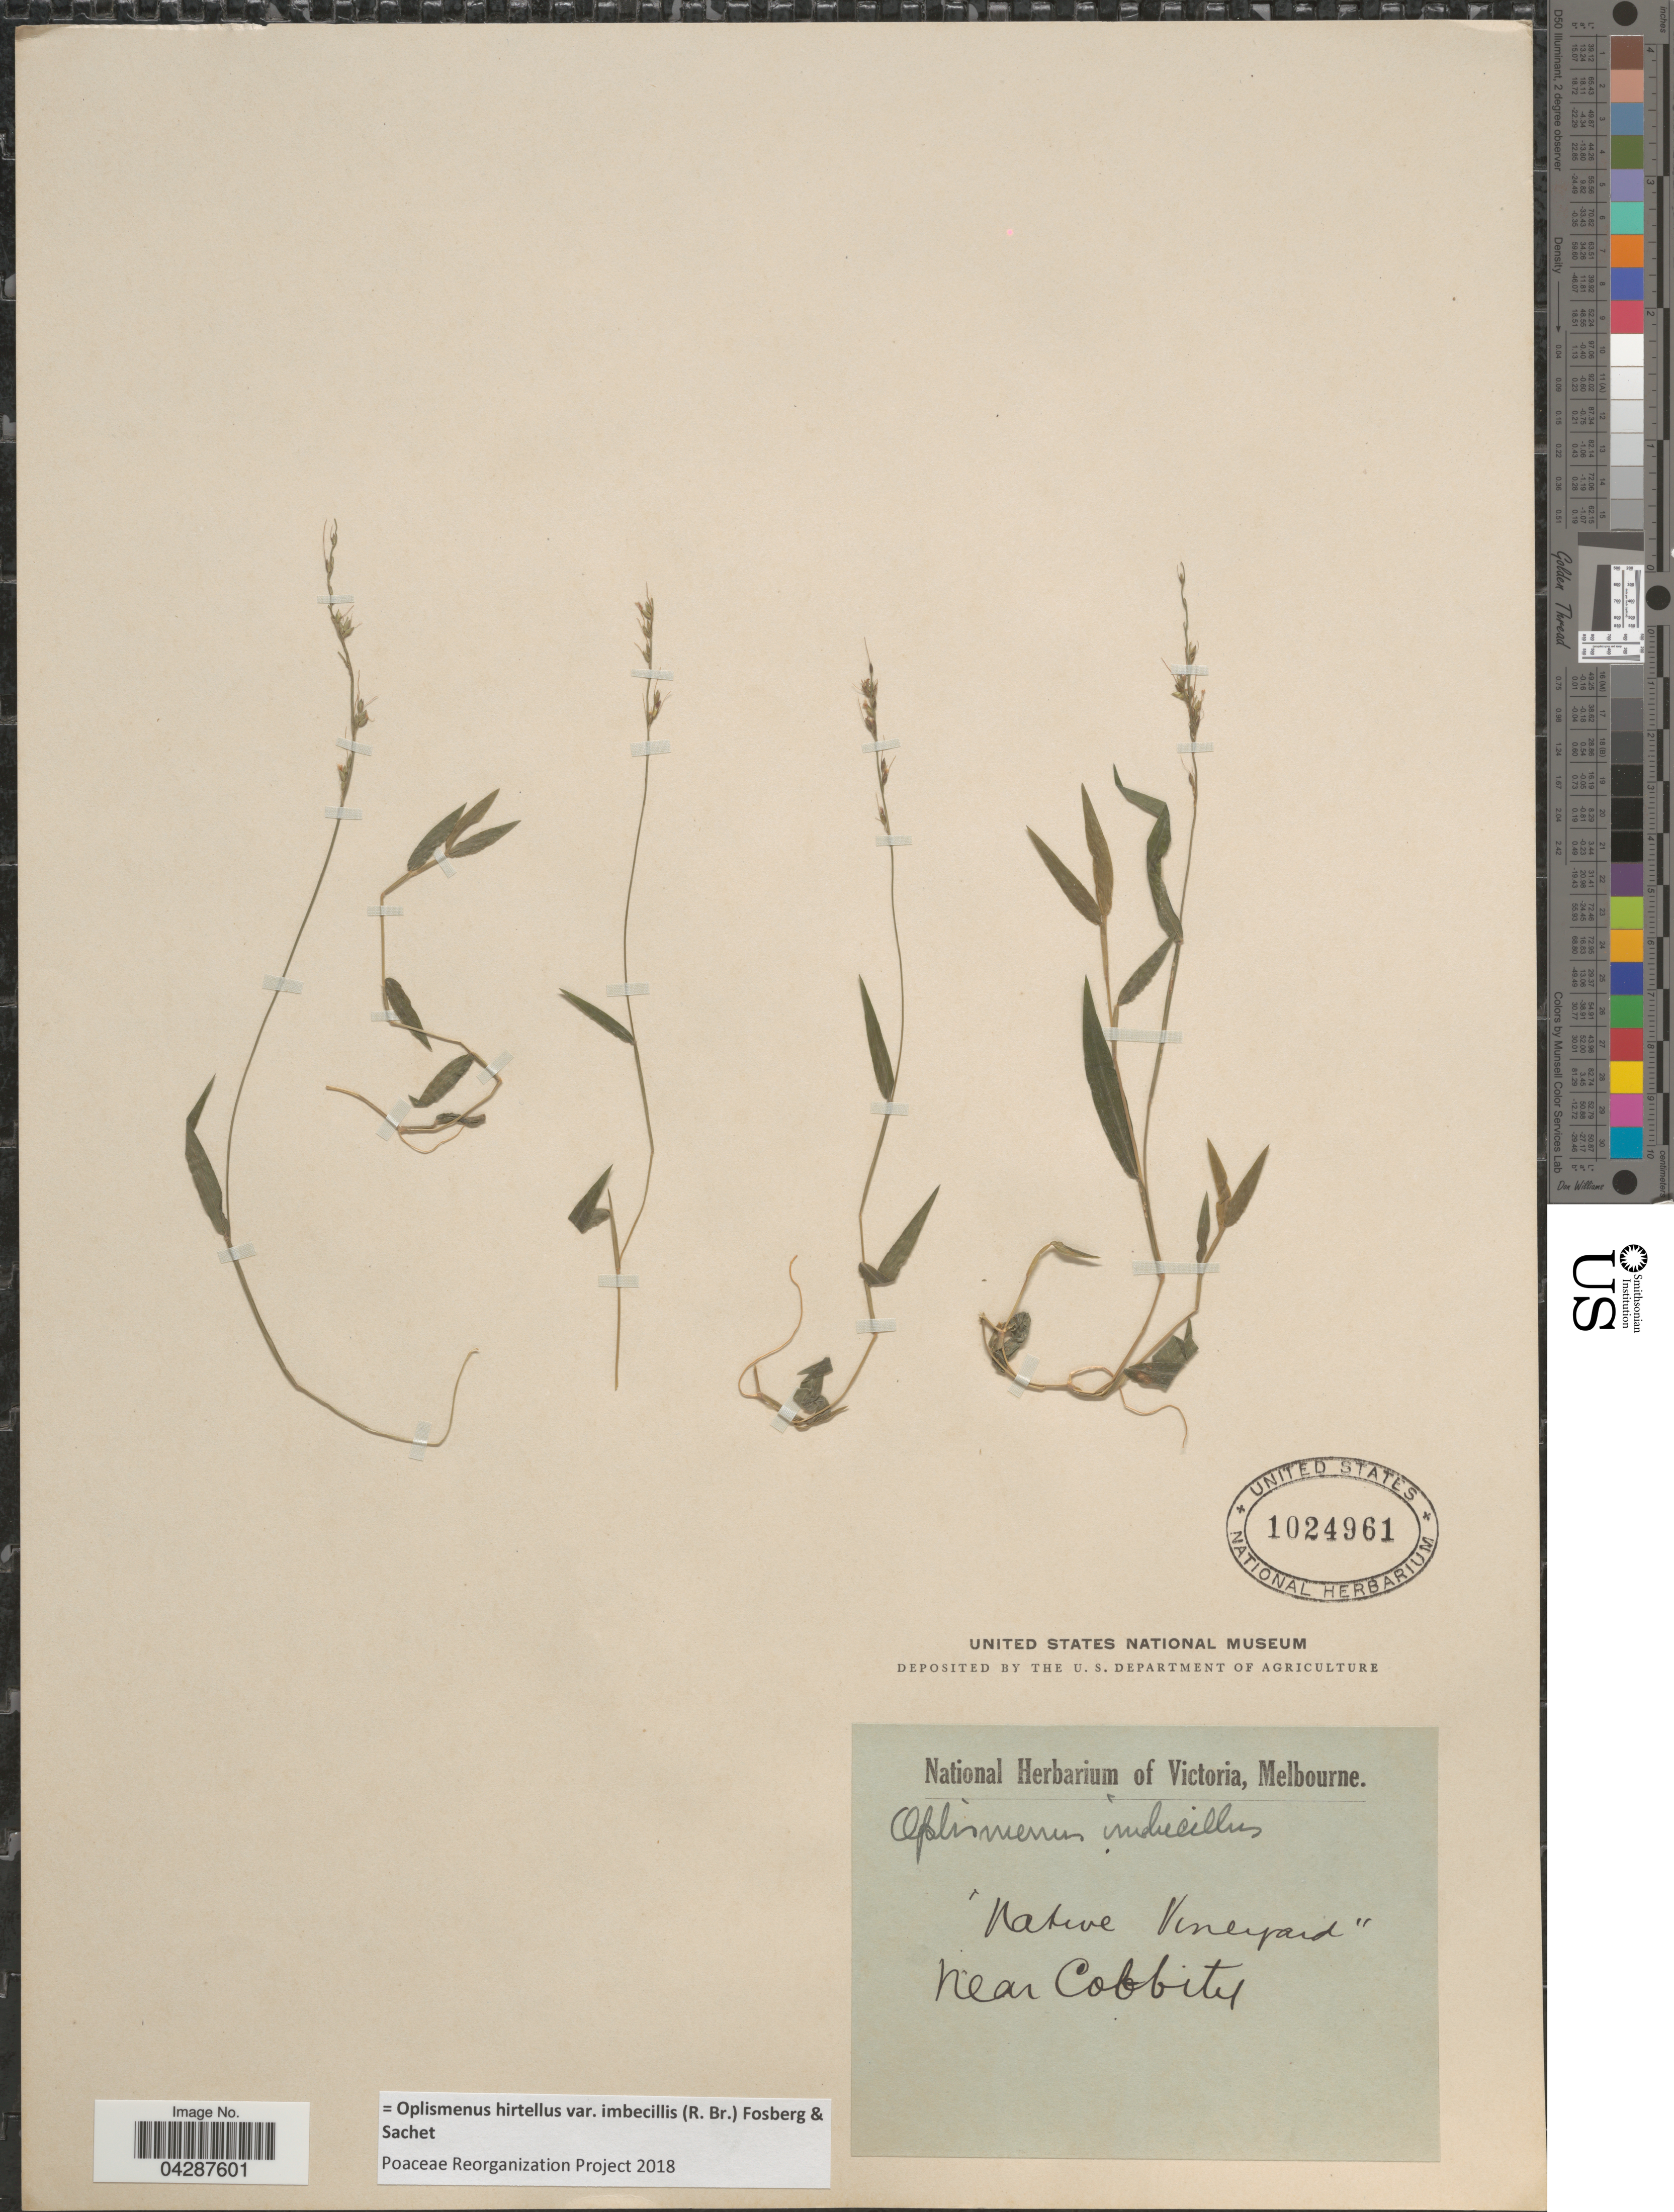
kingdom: Plantae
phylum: Tracheophyta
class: Liliopsida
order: Poales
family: Poaceae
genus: Oplismenus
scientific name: Oplismenus hirtellus var. imbecillis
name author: (R. Br.) Fosberg & Sachet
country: Australia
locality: Near Cobbity.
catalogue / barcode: US 1024961